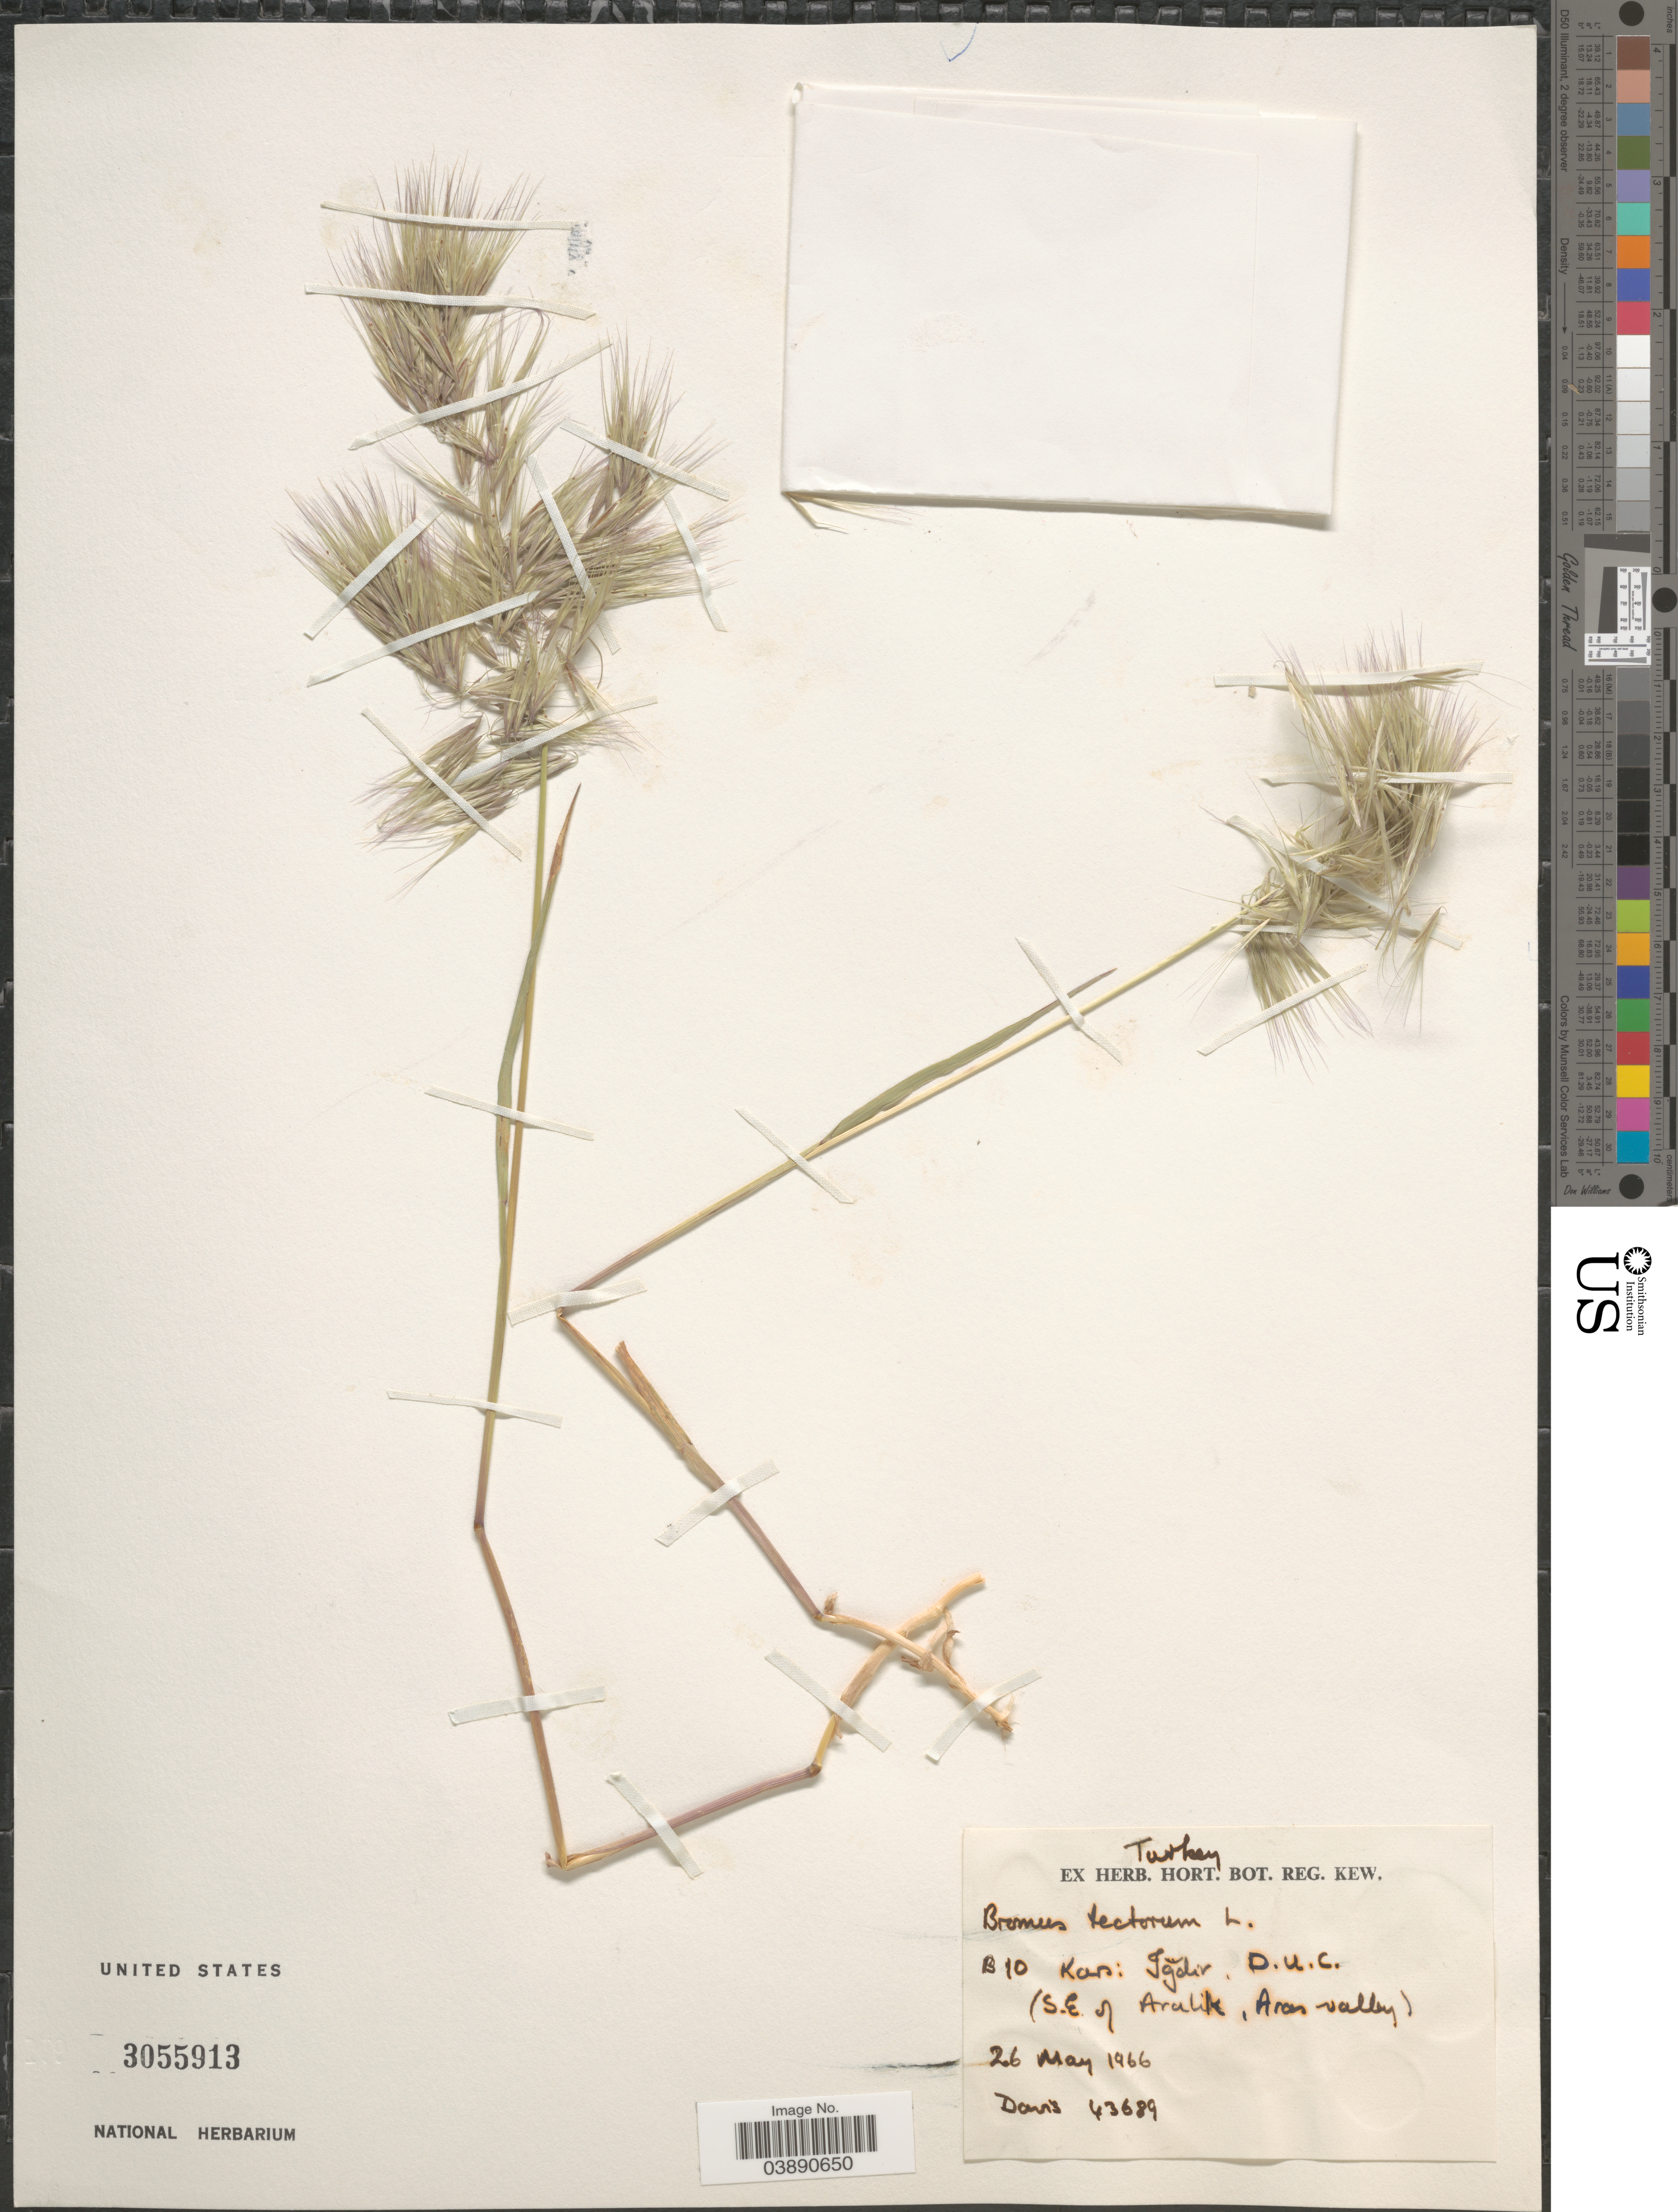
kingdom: Plantae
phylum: Tracheophyta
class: Liliopsida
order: Poales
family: Poaceae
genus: Bromus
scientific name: Bromus tectorum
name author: L.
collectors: -. Davis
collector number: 43689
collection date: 1966-05-26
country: Turkey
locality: B10 Kars: D.U.C. (S.E. of Aralik, Aras valley).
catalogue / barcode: US 3055913